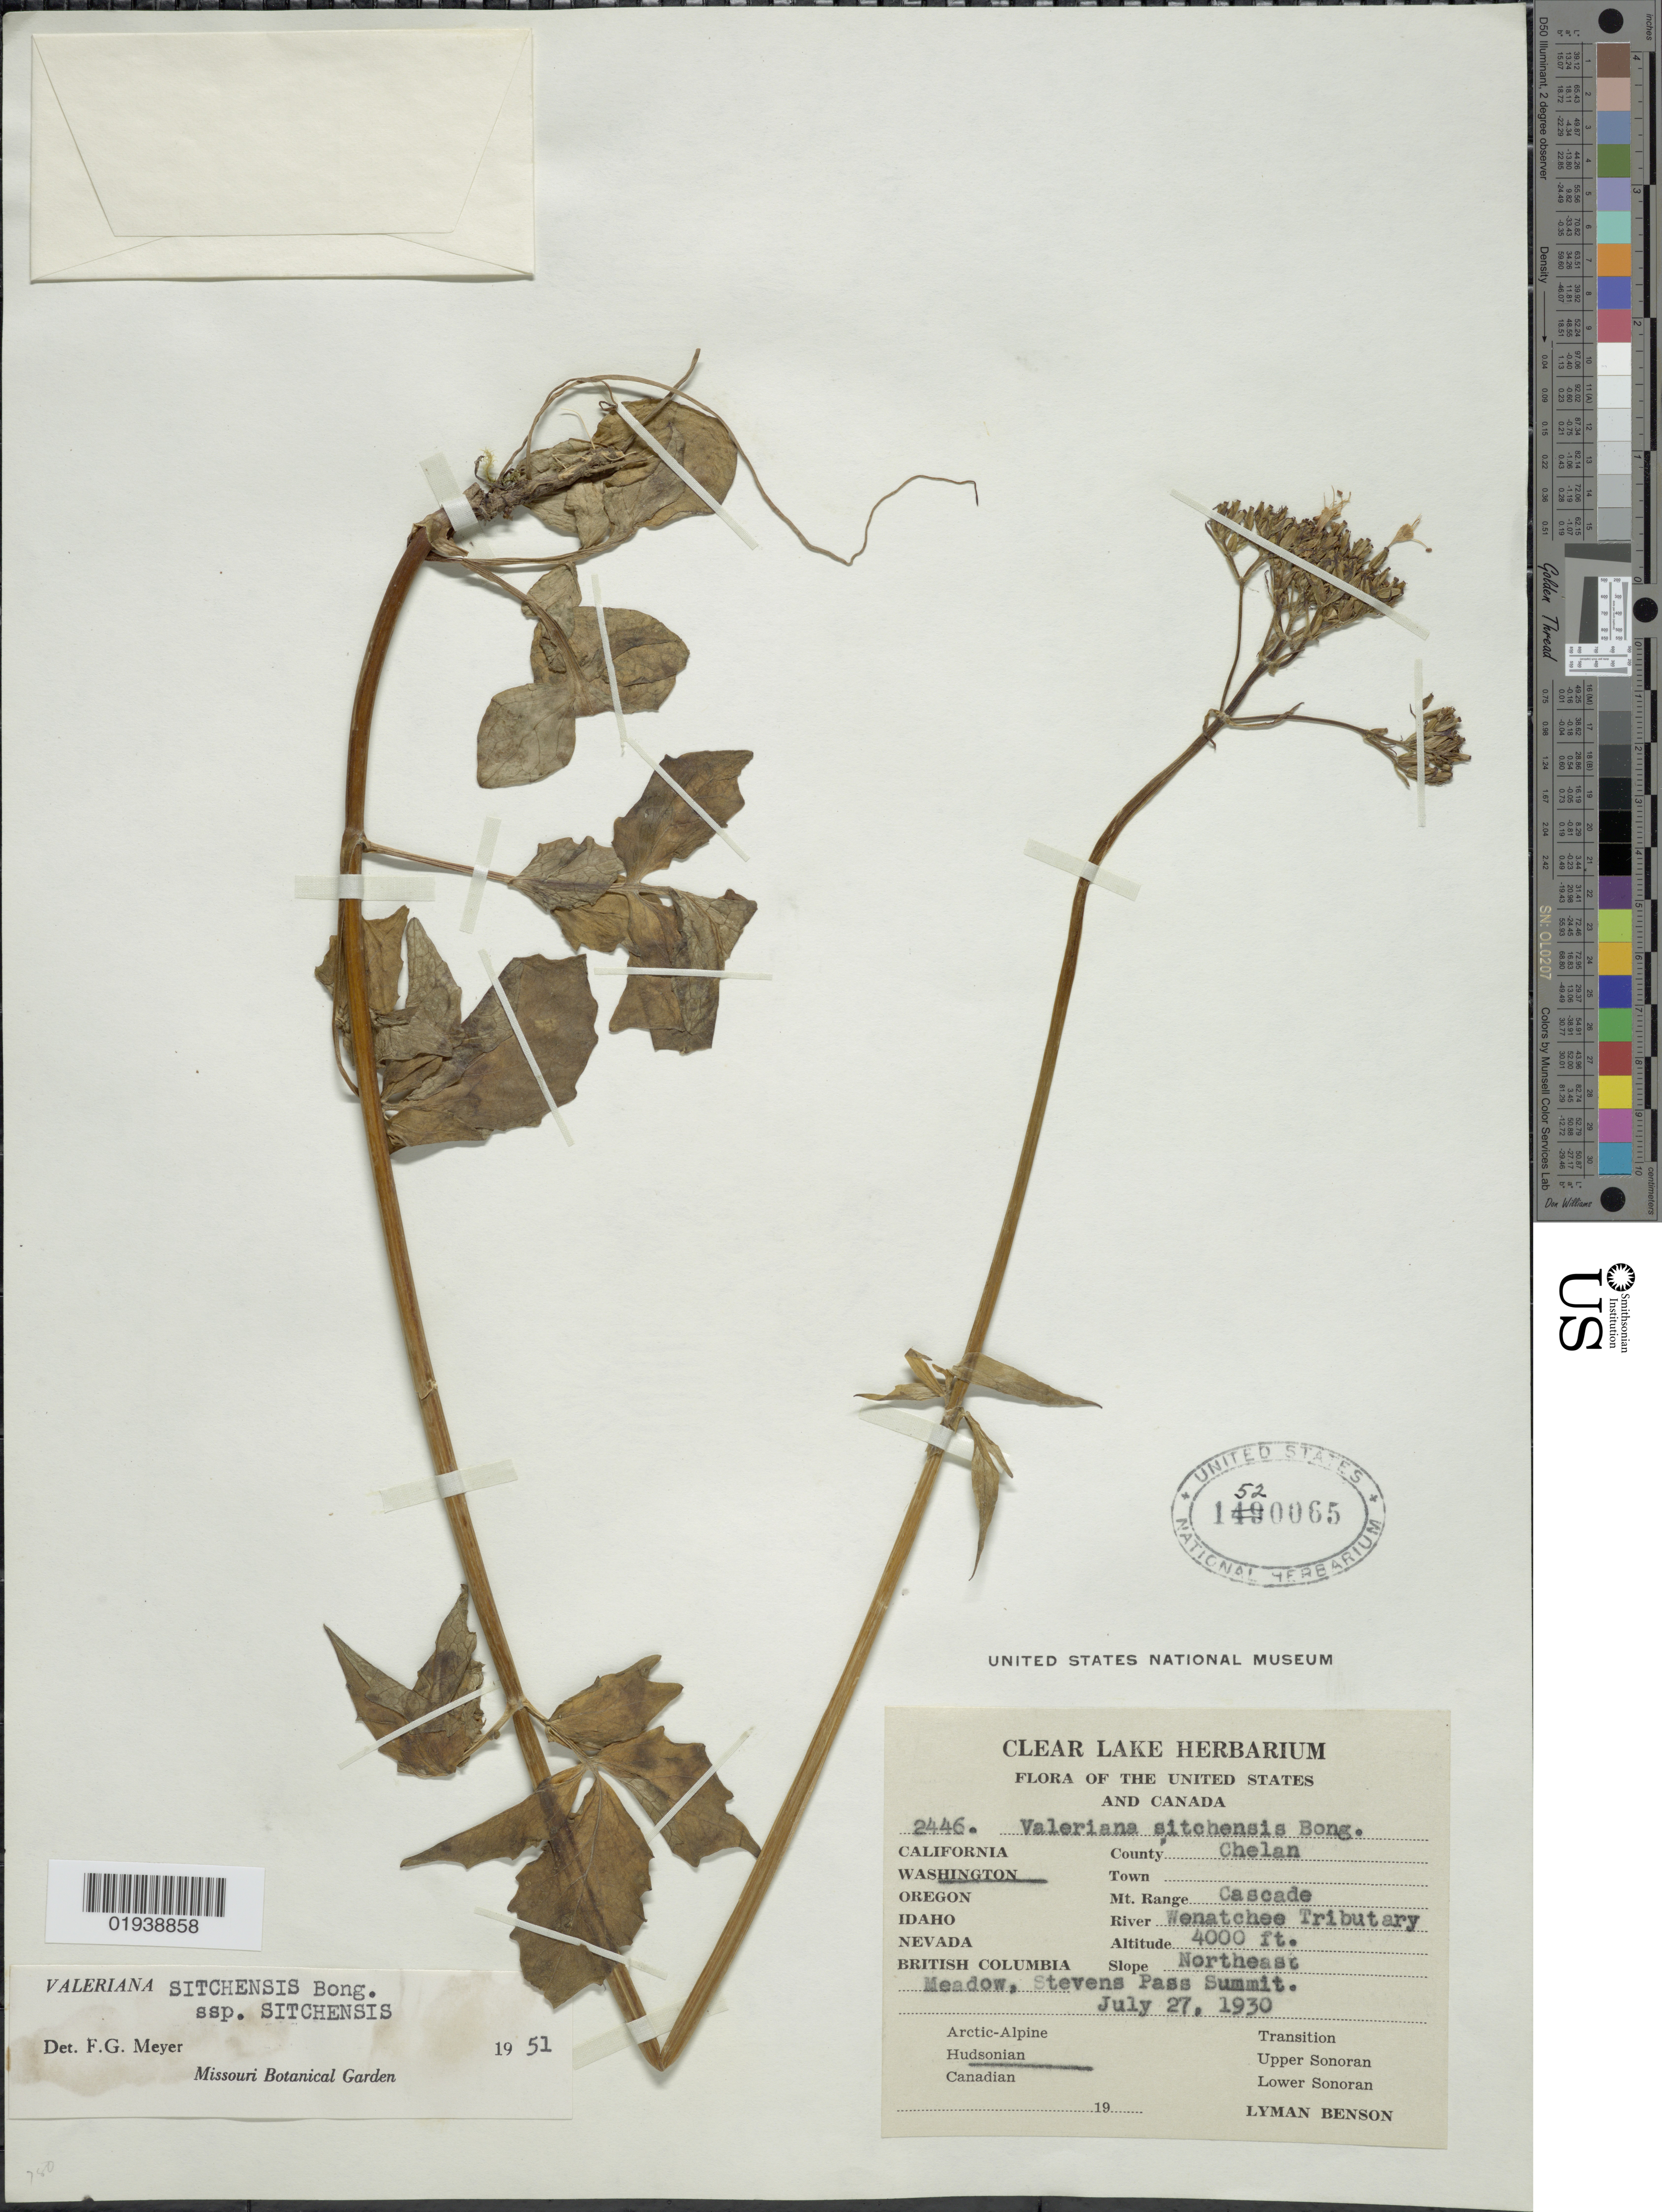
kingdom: Plantae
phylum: Tracheophyta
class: Magnoliopsida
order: Dipsacales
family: Caprifoliaceae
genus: Valeriana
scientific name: Valeriana sitchensis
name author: Bong.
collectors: L. D. Benson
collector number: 2446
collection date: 1930-07-27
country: United States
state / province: Washington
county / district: Chelan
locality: County Chelan, Mt. Range Cascade, River Wenatchee Tributary, Northeast Meadow, Stevens Pass Summit, Hudsonian.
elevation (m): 1219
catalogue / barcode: US 1520065